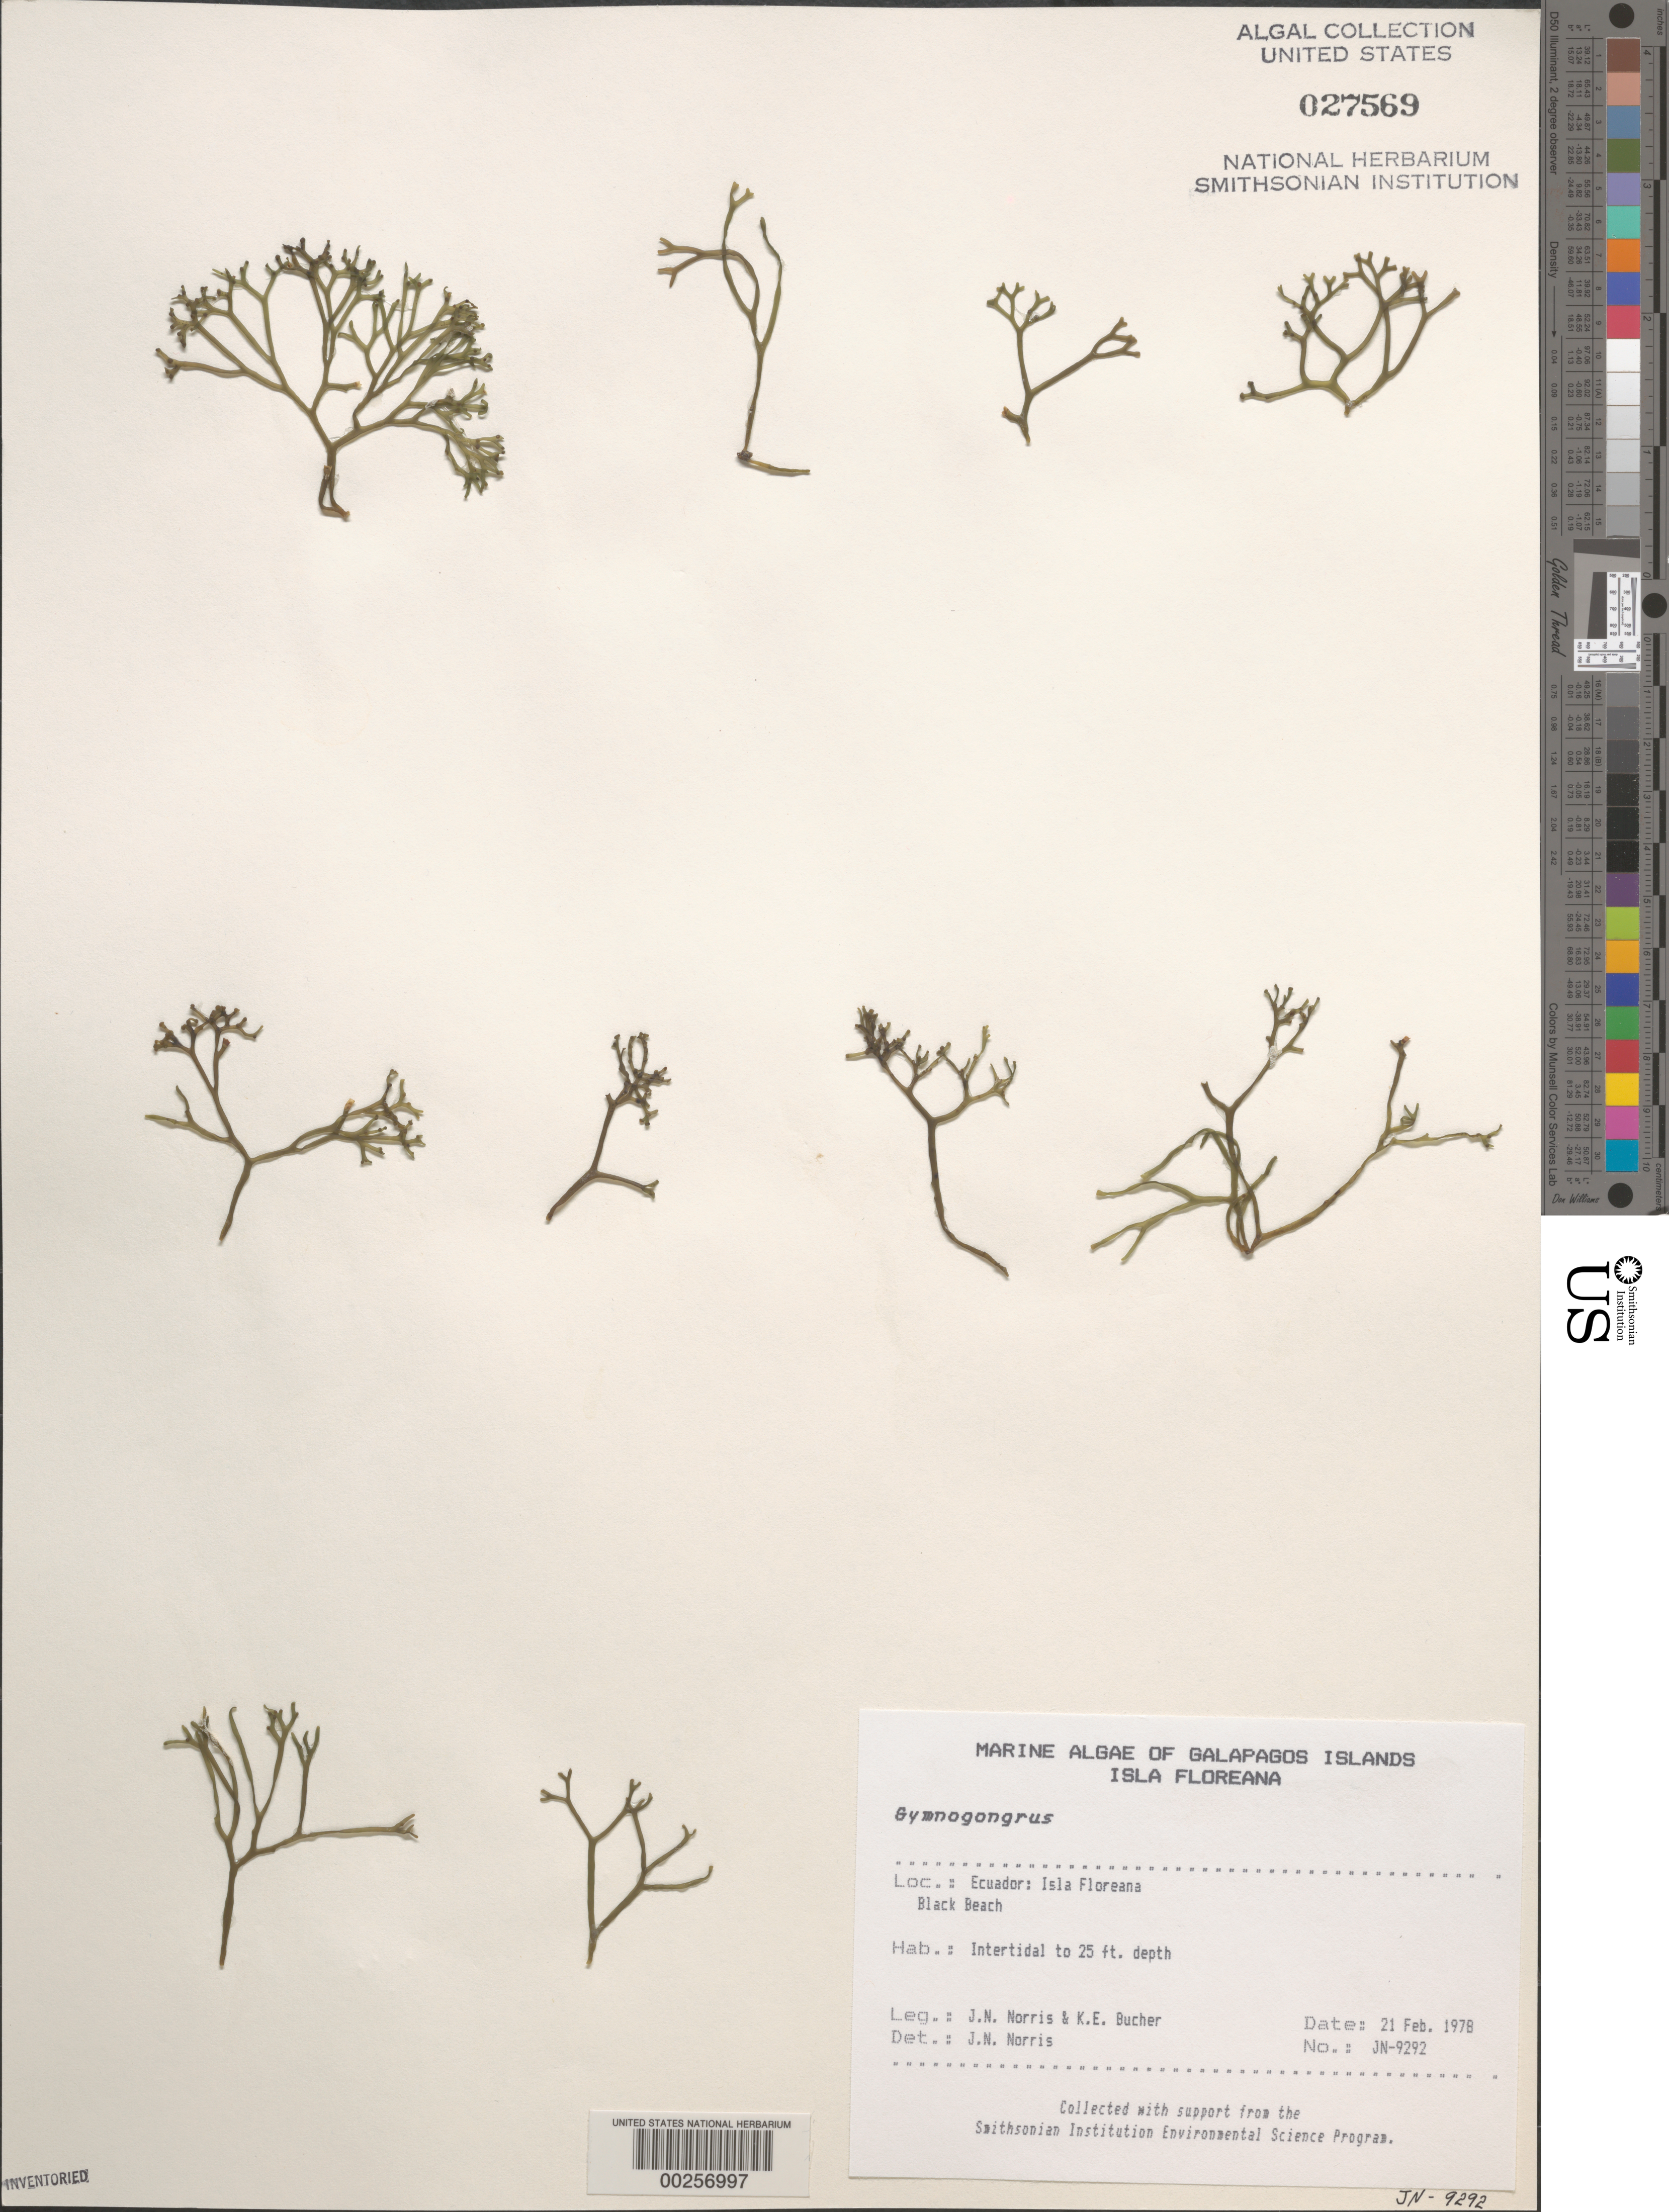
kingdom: Plantae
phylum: Rhodophyta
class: Florideophyceae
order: Gigartinales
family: Phyllophoraceae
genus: Gymnogongrus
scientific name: Gymnogongrus sp.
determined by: Norris, James N.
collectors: J. N. Norris & K. E. Bucher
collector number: JN-9292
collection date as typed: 21 Feb 1978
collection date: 1978-02-21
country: Ecuador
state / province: Colón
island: Floreana [Charles, Santa Maria]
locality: Black Beach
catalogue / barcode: US 27569